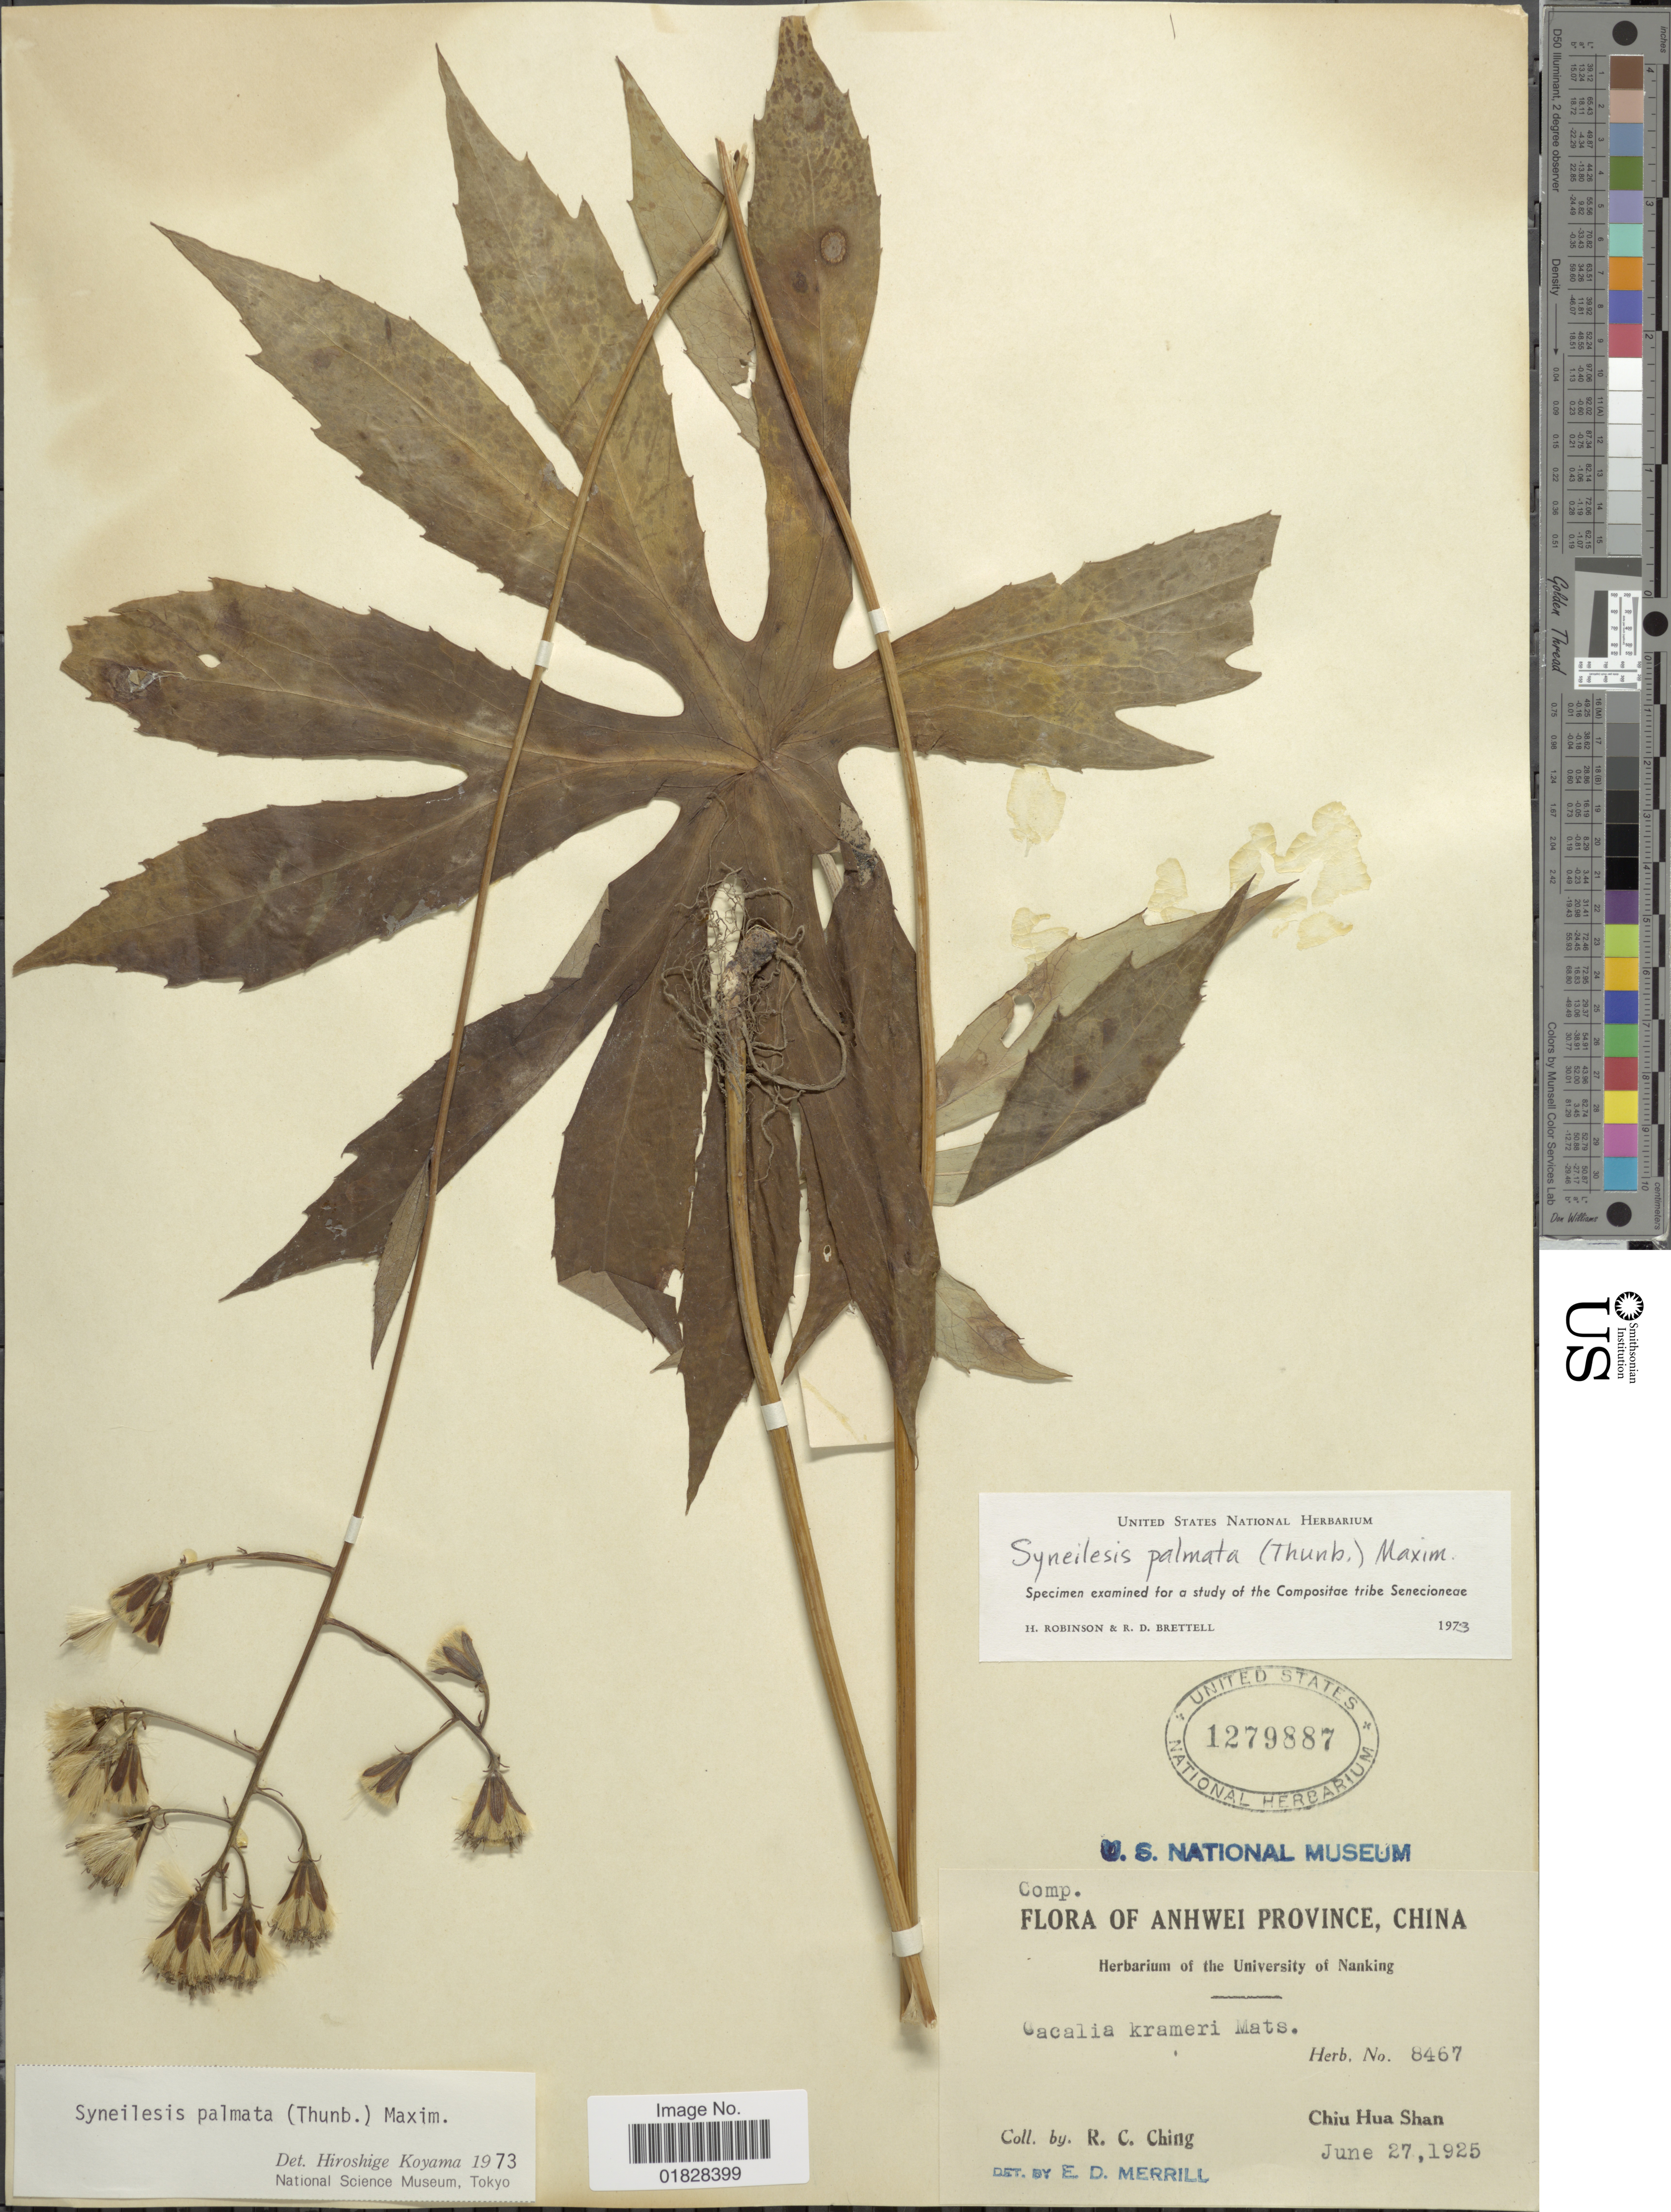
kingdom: Plantae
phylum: Tracheophyta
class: Magnoliopsida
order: Asterales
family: Asteraceae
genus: Syneilesis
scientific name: Syneilesis palmata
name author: (Thunb.) Maxim.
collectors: R. C. Ching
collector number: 8467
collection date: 1925-06-27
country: China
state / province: Anhui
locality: Anhwei Province, China. Chiu Hua Shan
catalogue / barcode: US 1279887